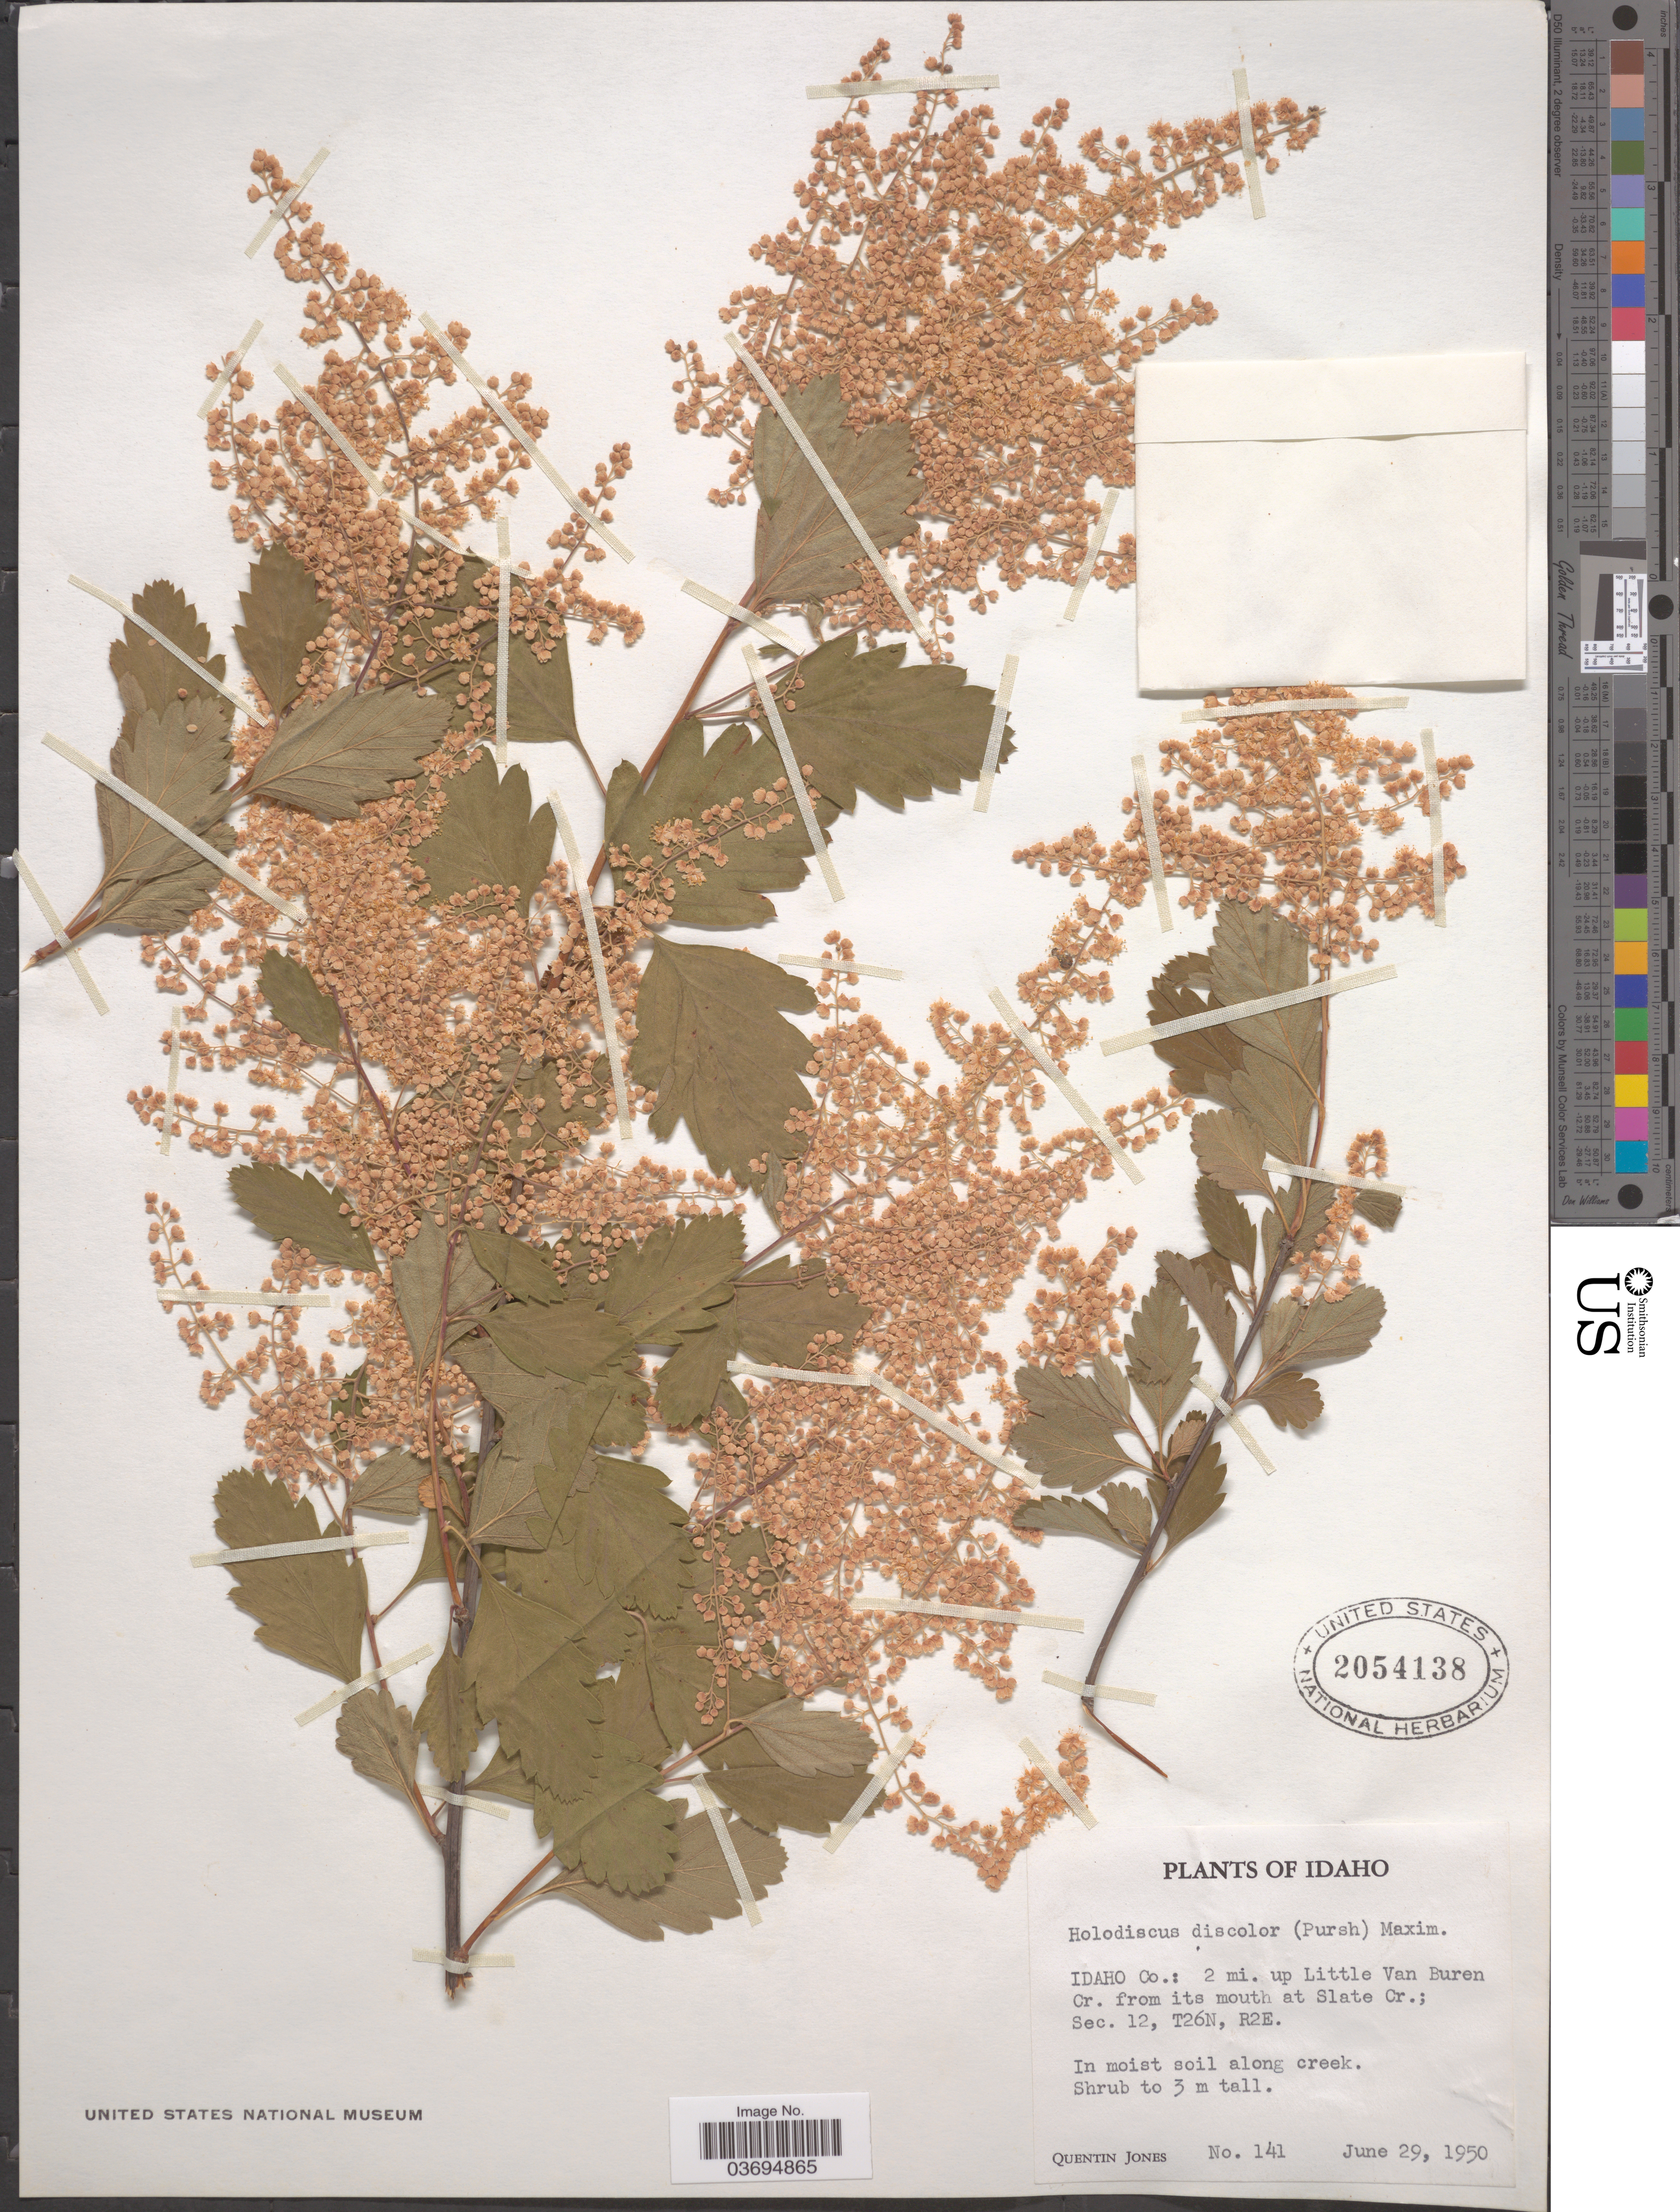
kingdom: Plantae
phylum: Tracheophyta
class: Magnoliopsida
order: Rosales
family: Rosaceae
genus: Holodiscus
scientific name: Holodiscus discolor var. discolor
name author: (Pursh) Maxim.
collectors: Q. Jones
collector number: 141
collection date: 1950-06-29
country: United States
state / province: Idaho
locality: Idaho Co.: 2 mi. up Little Van Buren Cr. from its mouth at Slate Cr.: Sec. 12, T26N, R2E.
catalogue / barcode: US 2054138